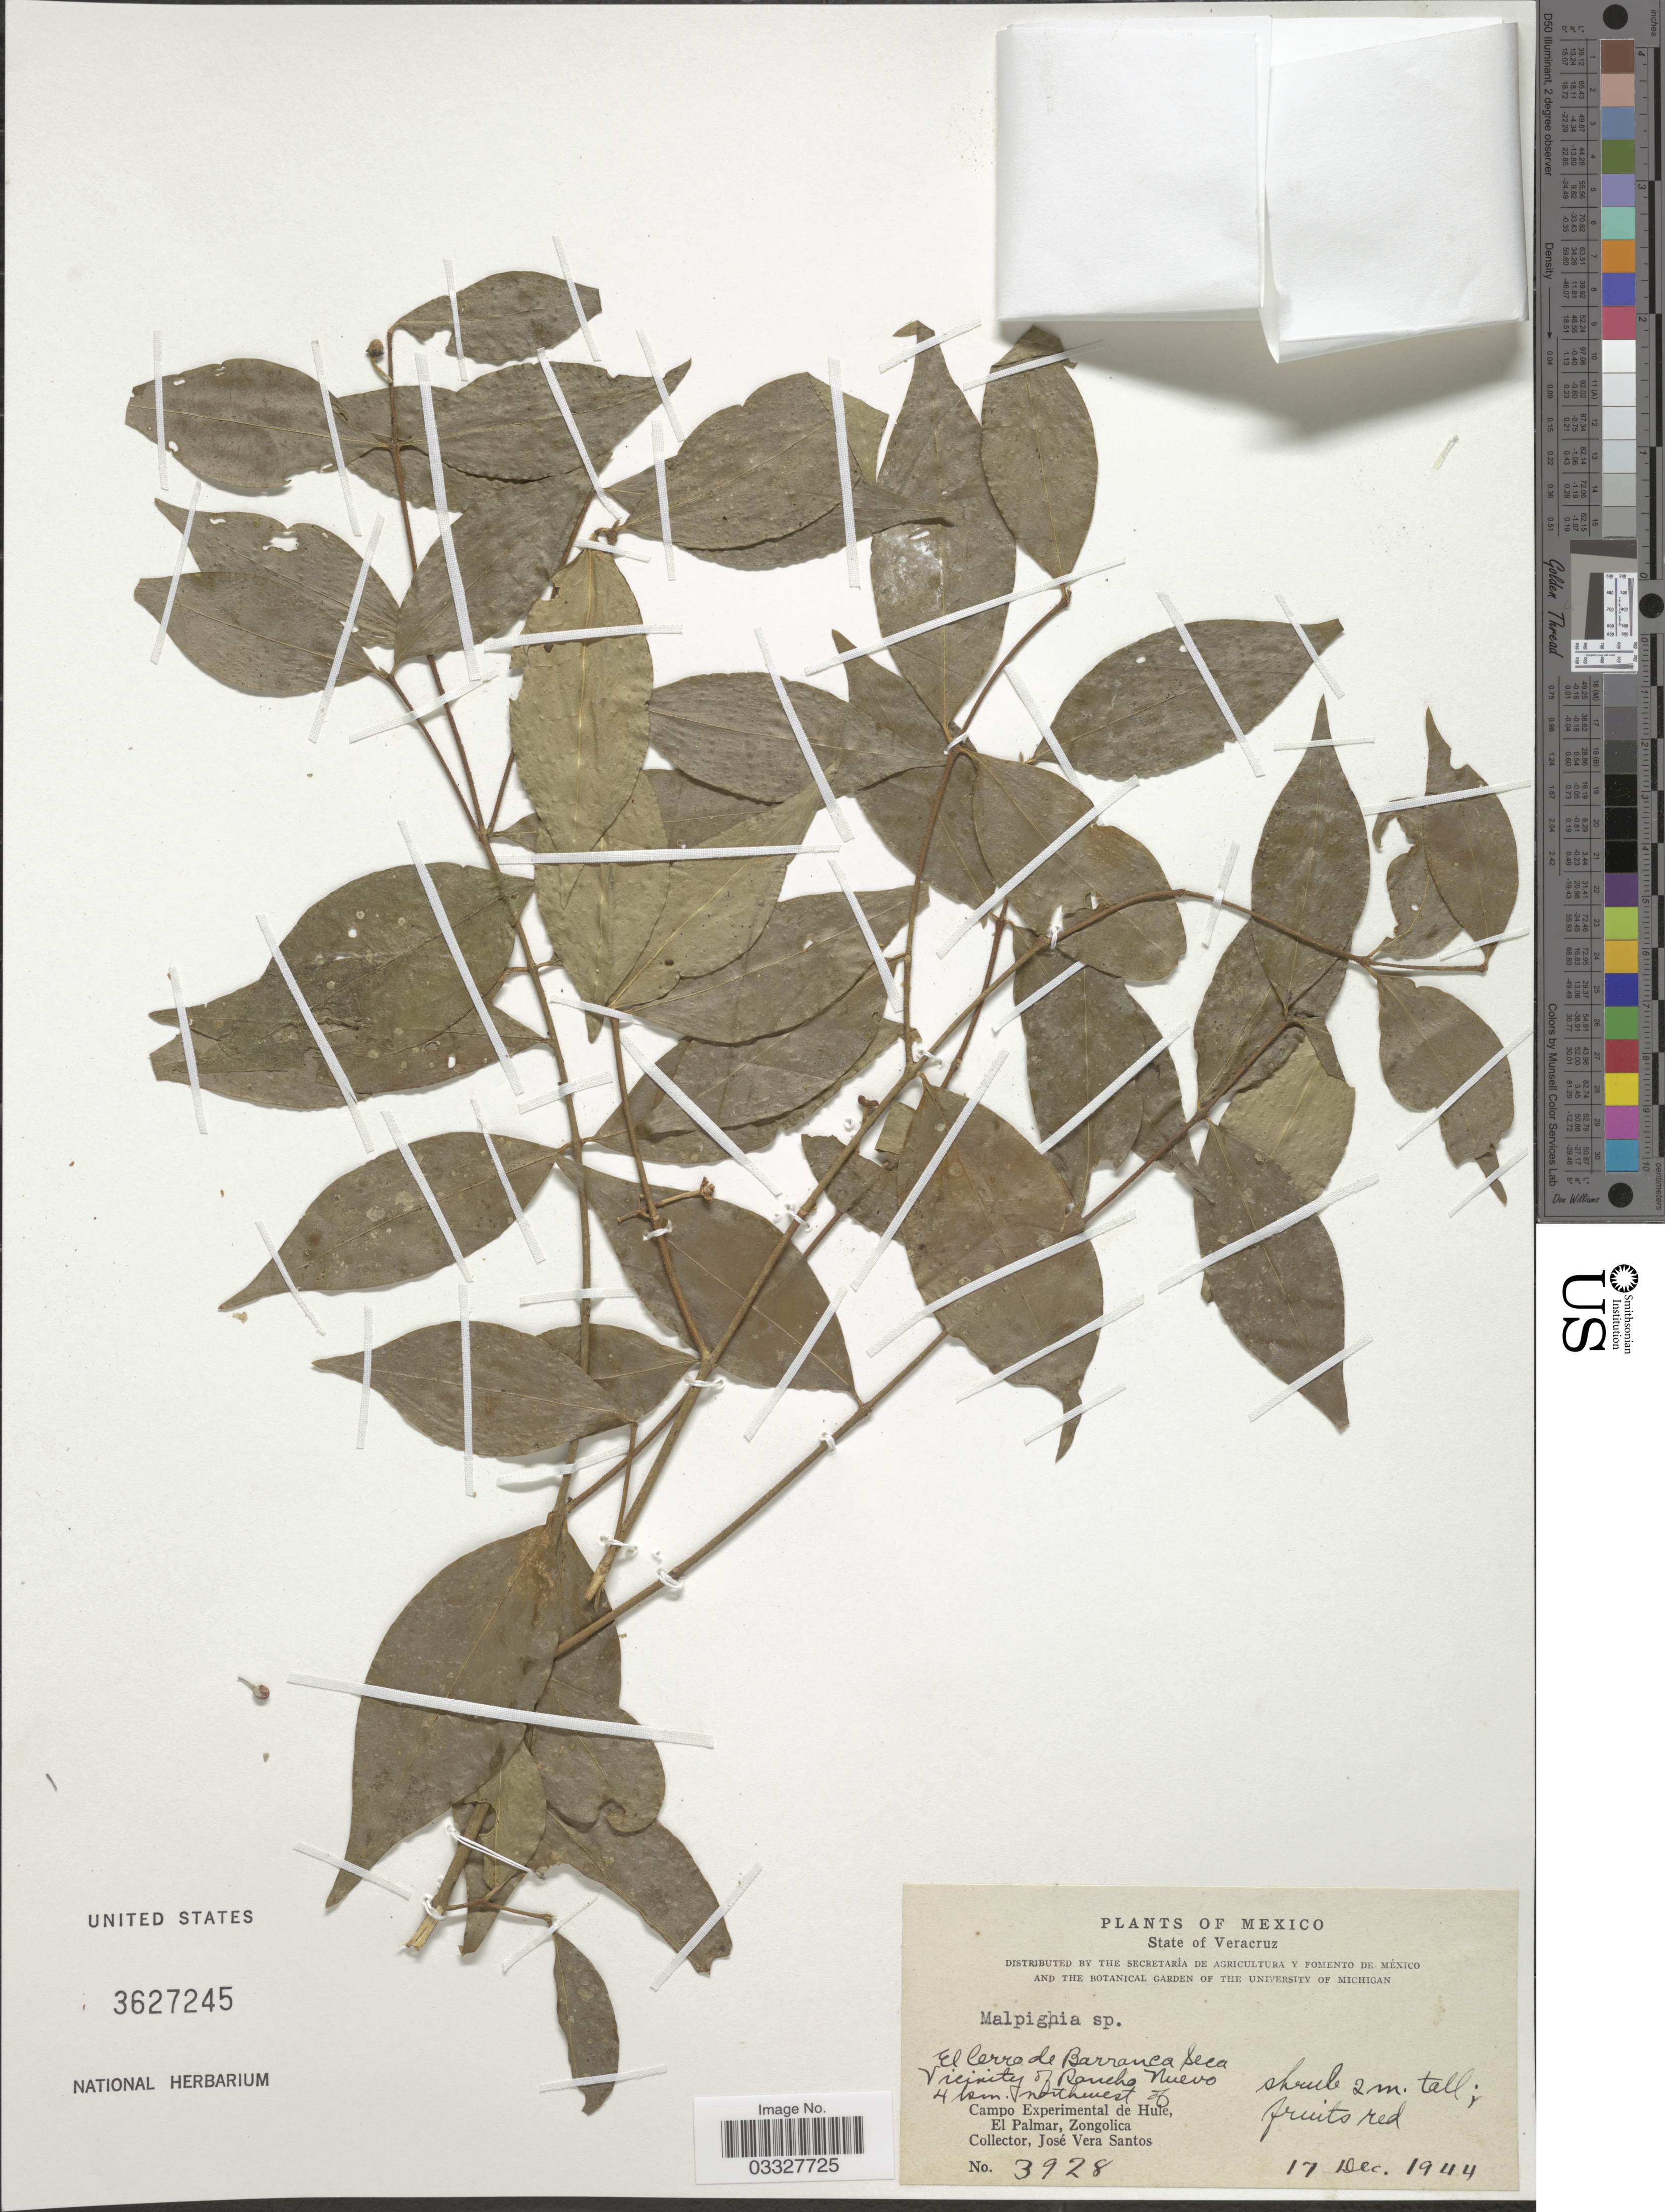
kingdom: Plantae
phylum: Tracheophyta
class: Magnoliopsida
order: Malpighiales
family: Malpighiaceae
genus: Malpighia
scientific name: Malpighia sp.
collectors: J. V. Santos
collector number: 3928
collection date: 1944-12-17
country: Mexico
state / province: Veracruz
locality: Veracruz. El Cerro de Barranca Seca, Vicinity of Rancho Nuevo 4 km. northwest of Campo Experimental de Hule, El Palmar, Zongolica.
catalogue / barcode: US 3627245